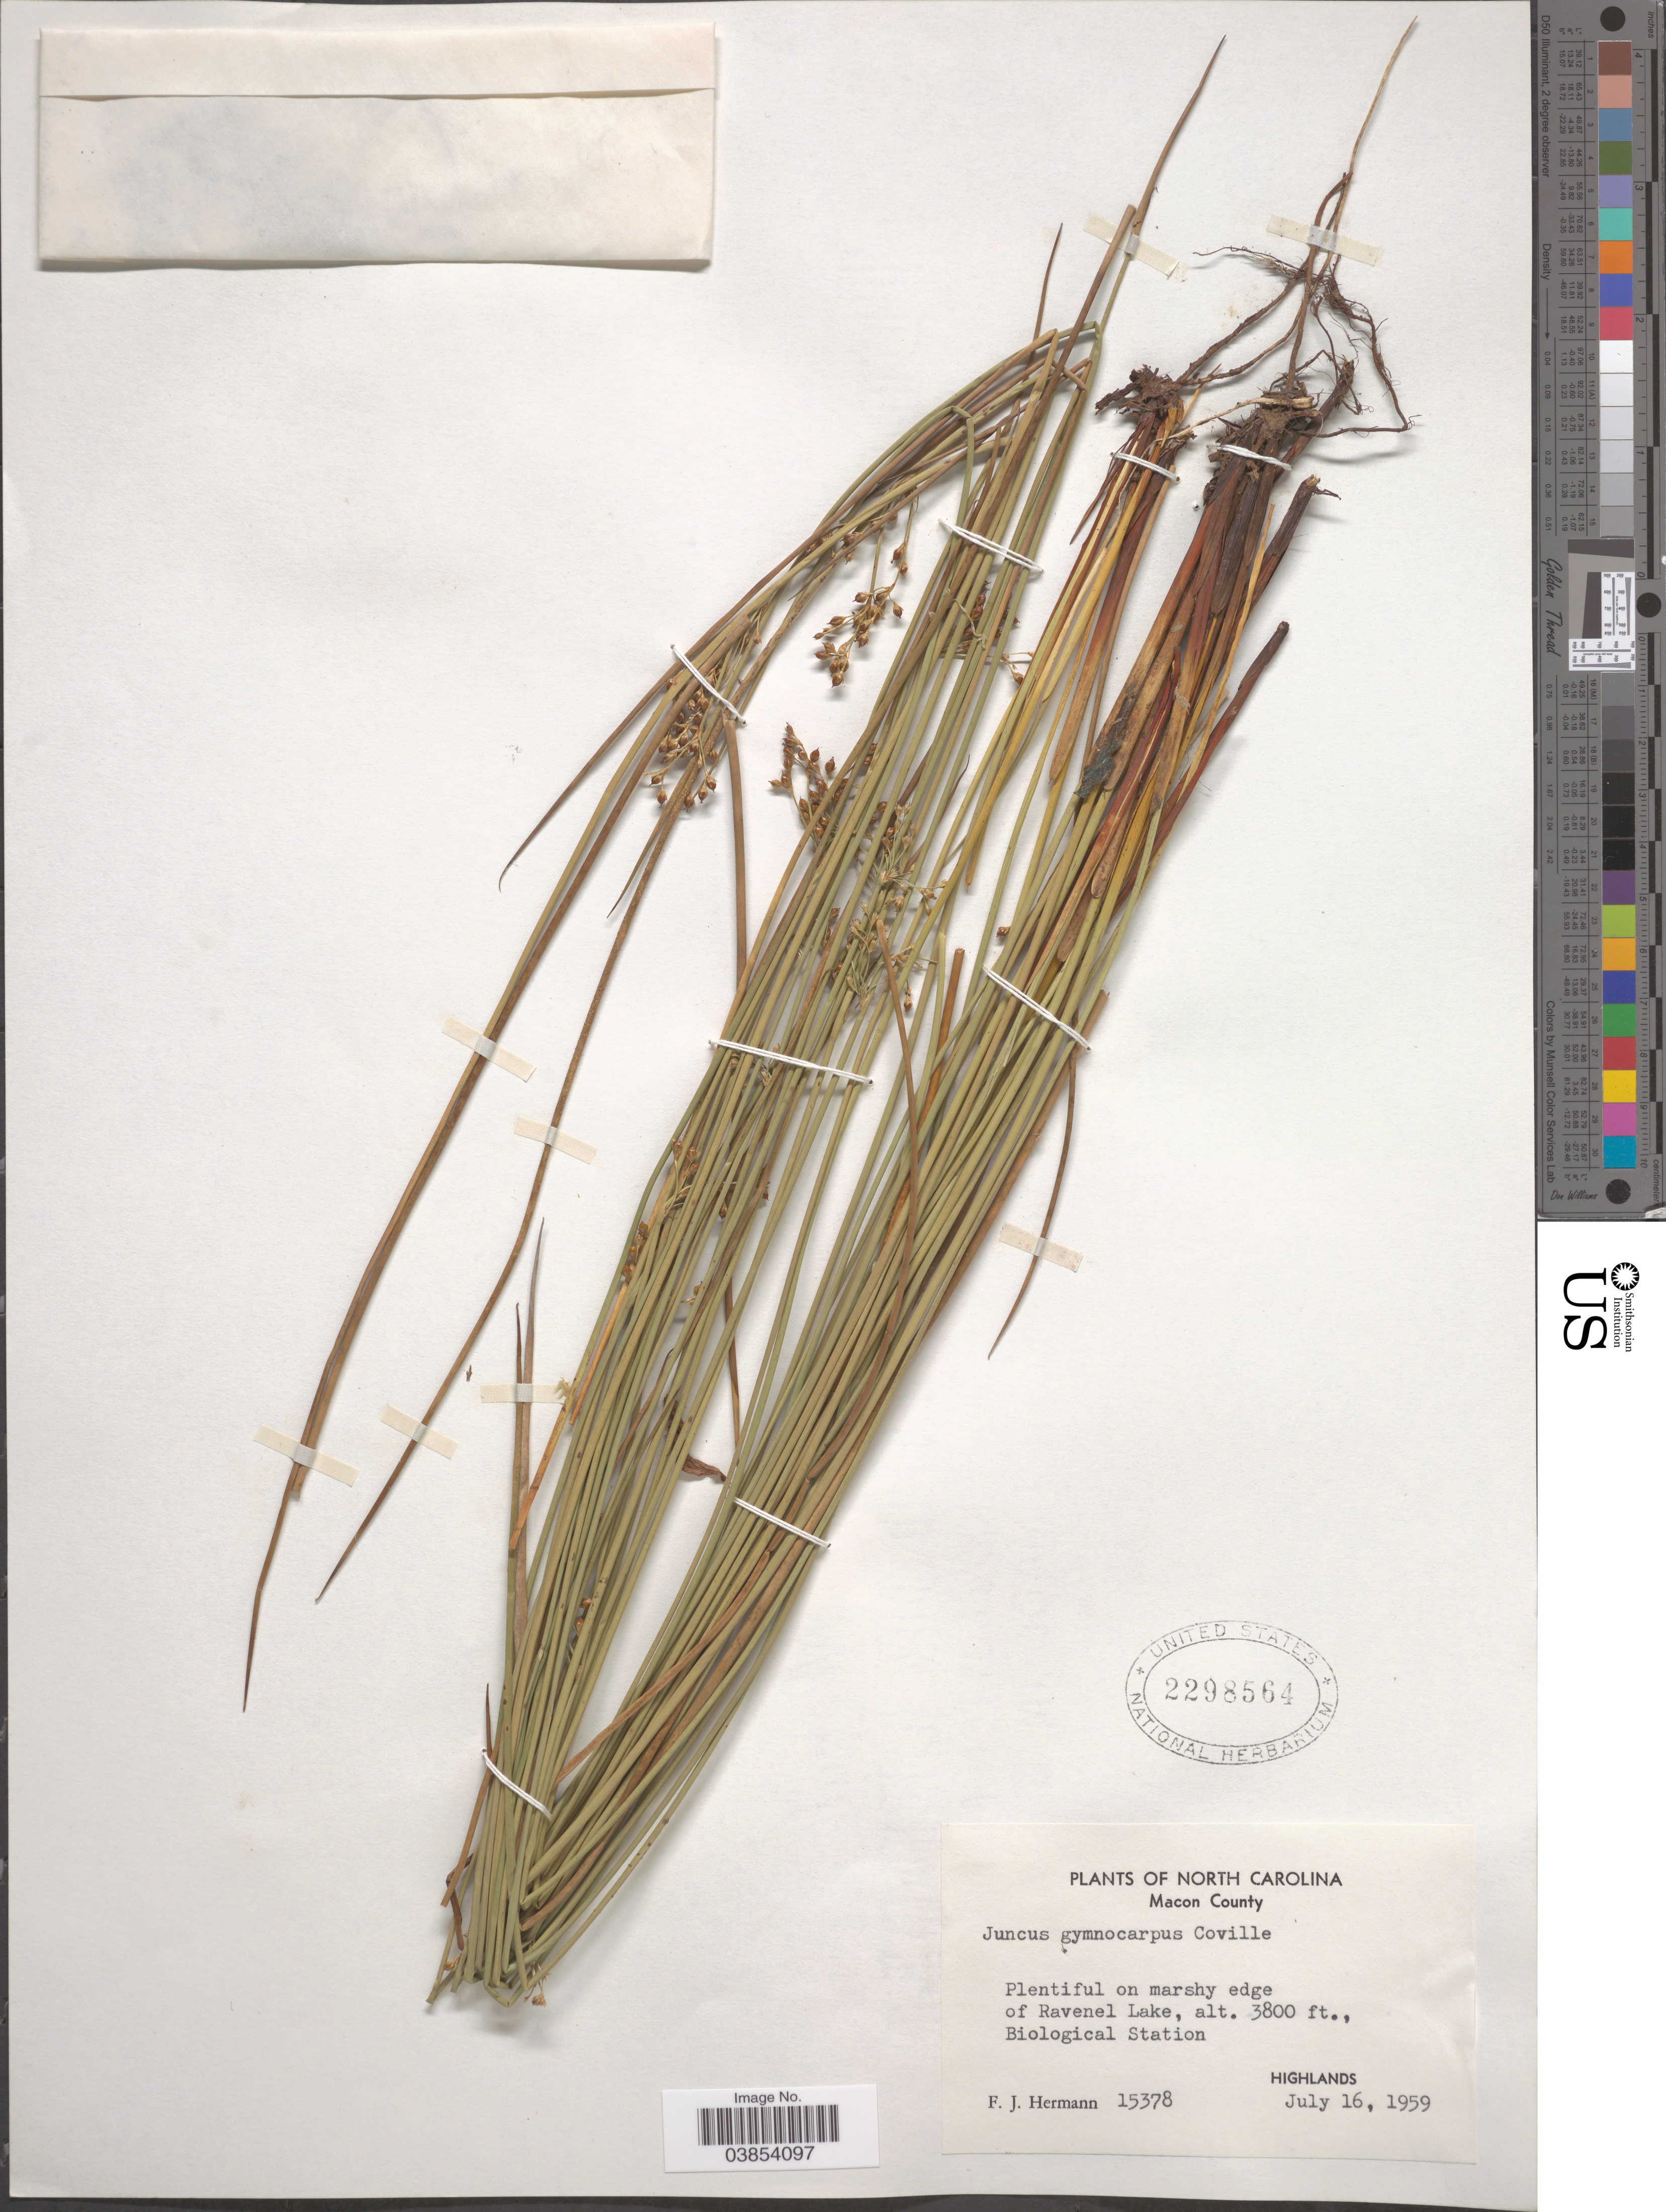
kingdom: Plantae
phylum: Tracheophyta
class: Liliopsida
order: Poales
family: Juncaceae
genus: Juncus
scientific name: Juncus gymnocarpus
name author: Coville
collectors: F. J. Hermann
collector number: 15378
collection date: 1959-07-16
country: United States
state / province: North Carolina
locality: Macon County. Edge of Ravenel Lake, Biological Station. Highlands.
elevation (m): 1158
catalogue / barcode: US 2298564